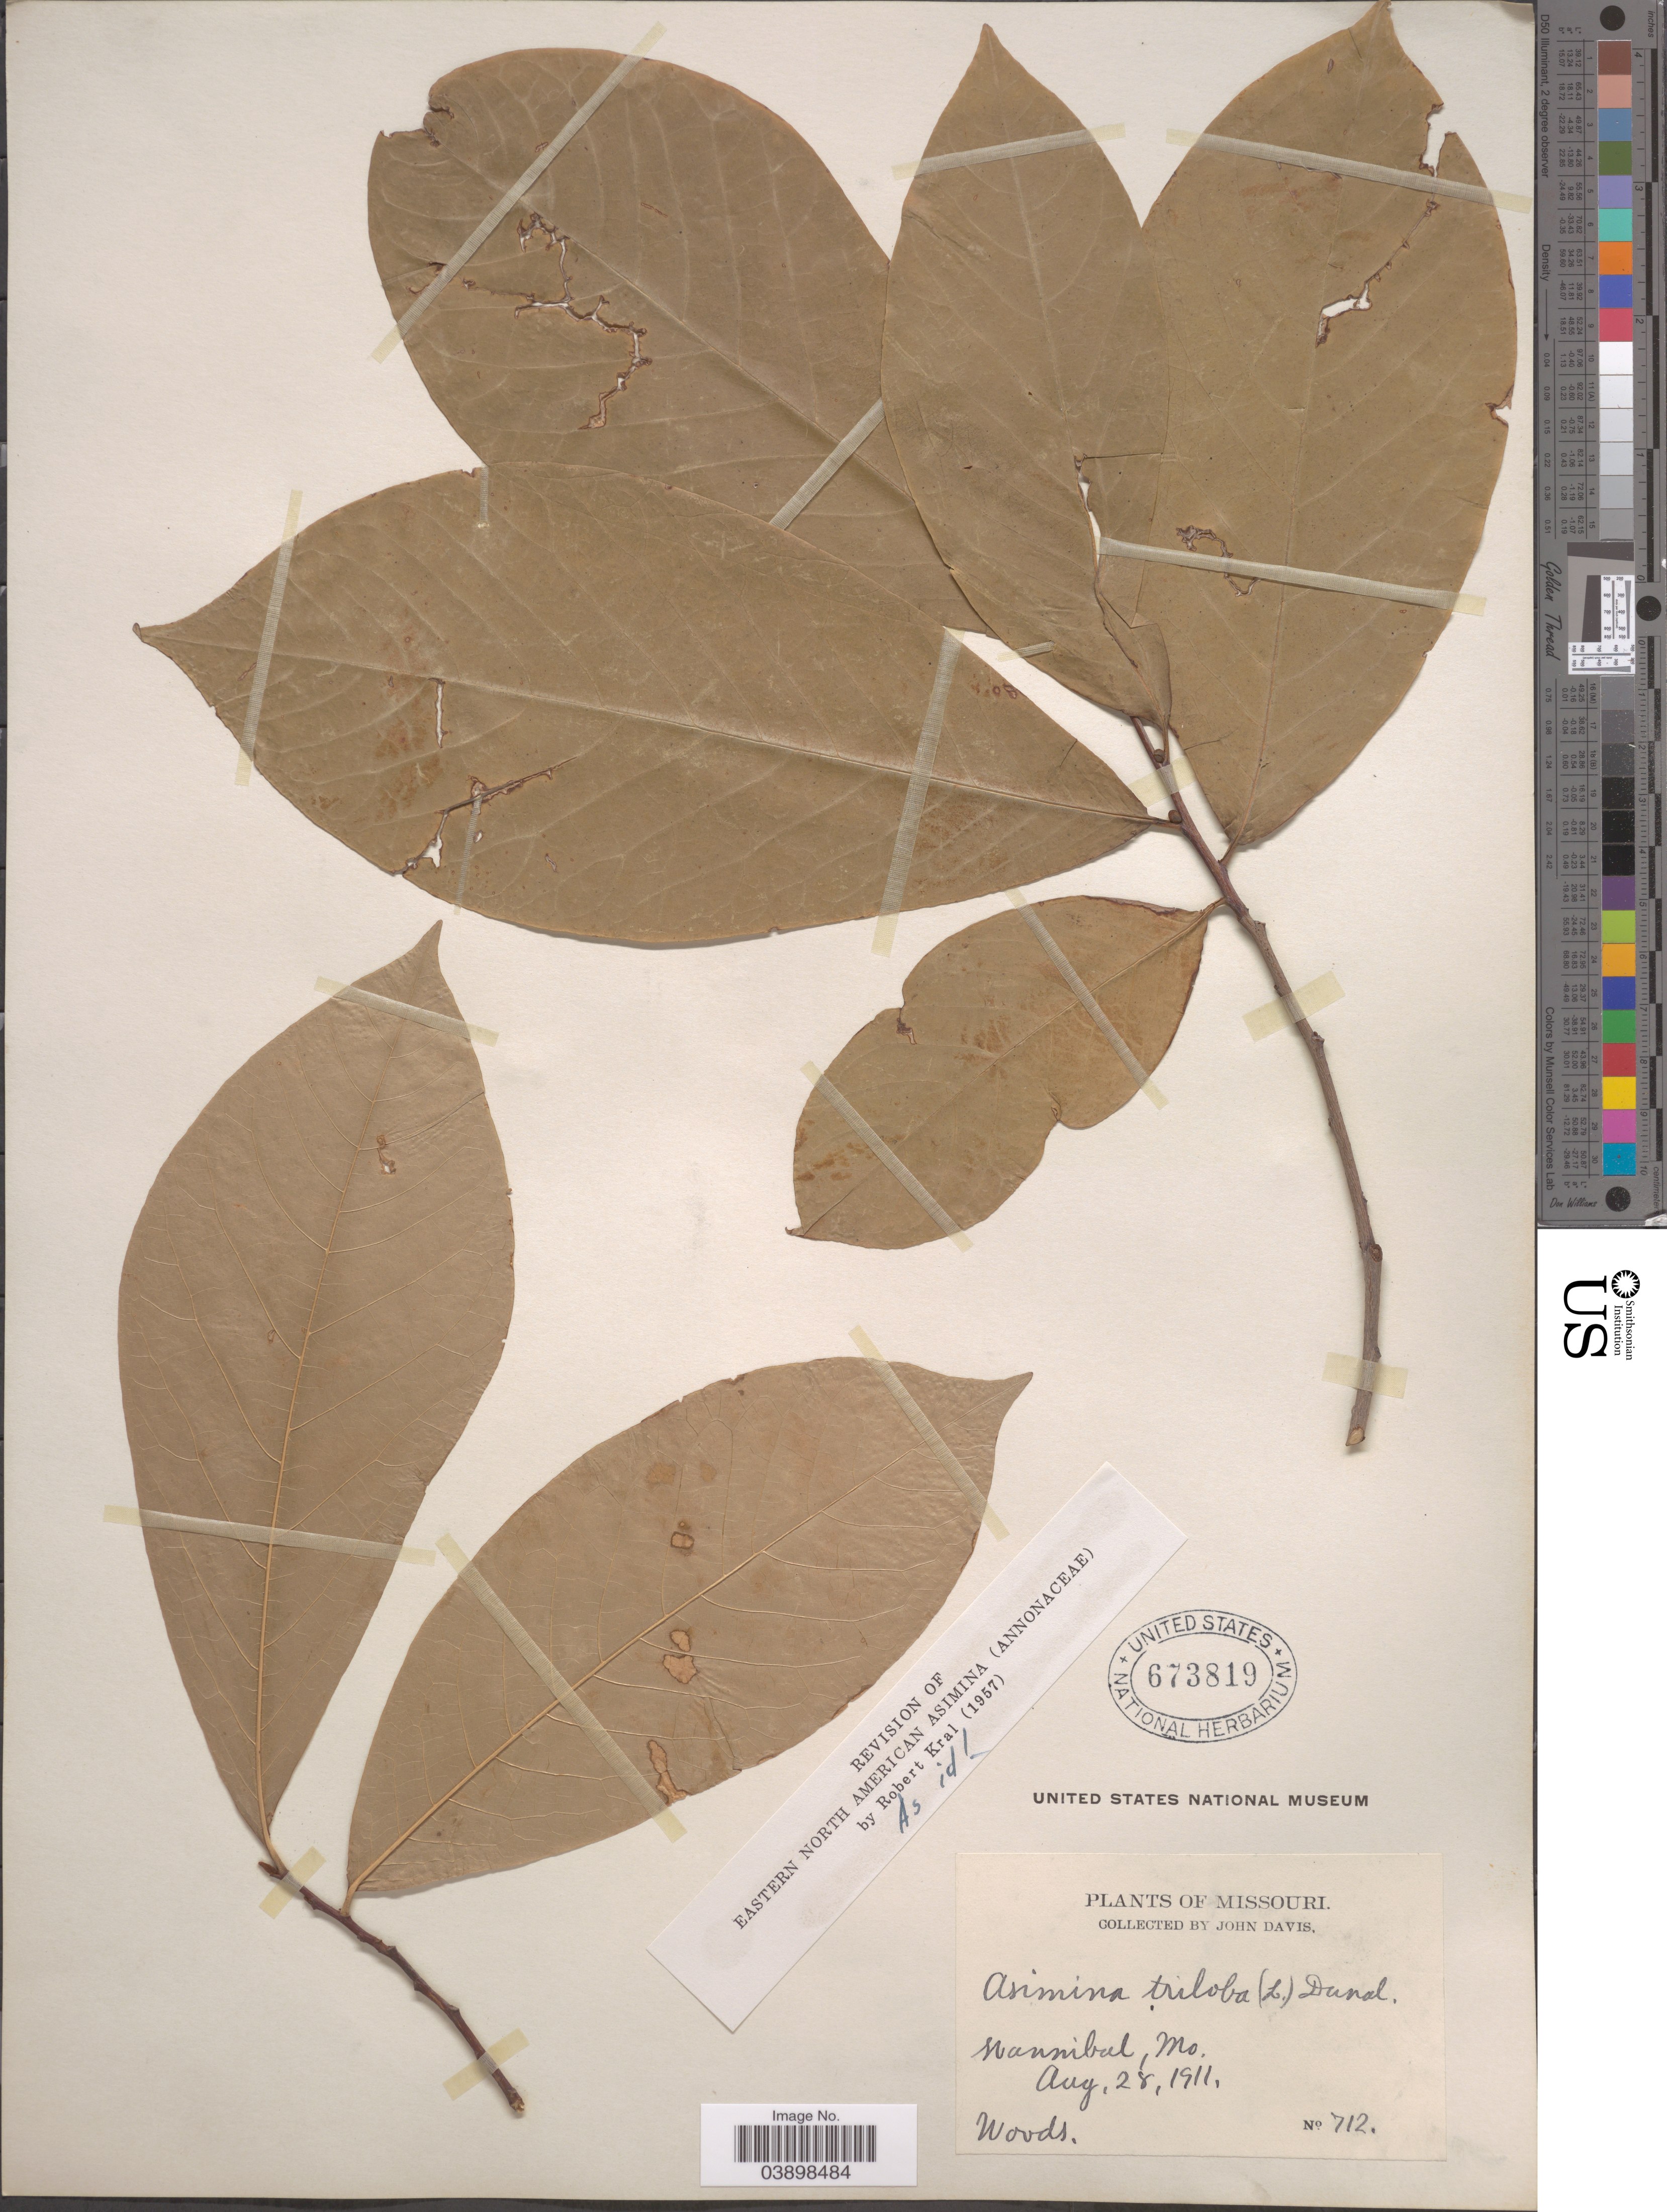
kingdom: Plantae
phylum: Tracheophyta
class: Magnoliopsida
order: Magnoliales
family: Annonaceae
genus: Asimina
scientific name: Asimina triloba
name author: (L.) Dunal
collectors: J. Davis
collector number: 712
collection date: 1911-08-28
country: United States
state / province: Missouri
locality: Hannibal.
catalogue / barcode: US 673819